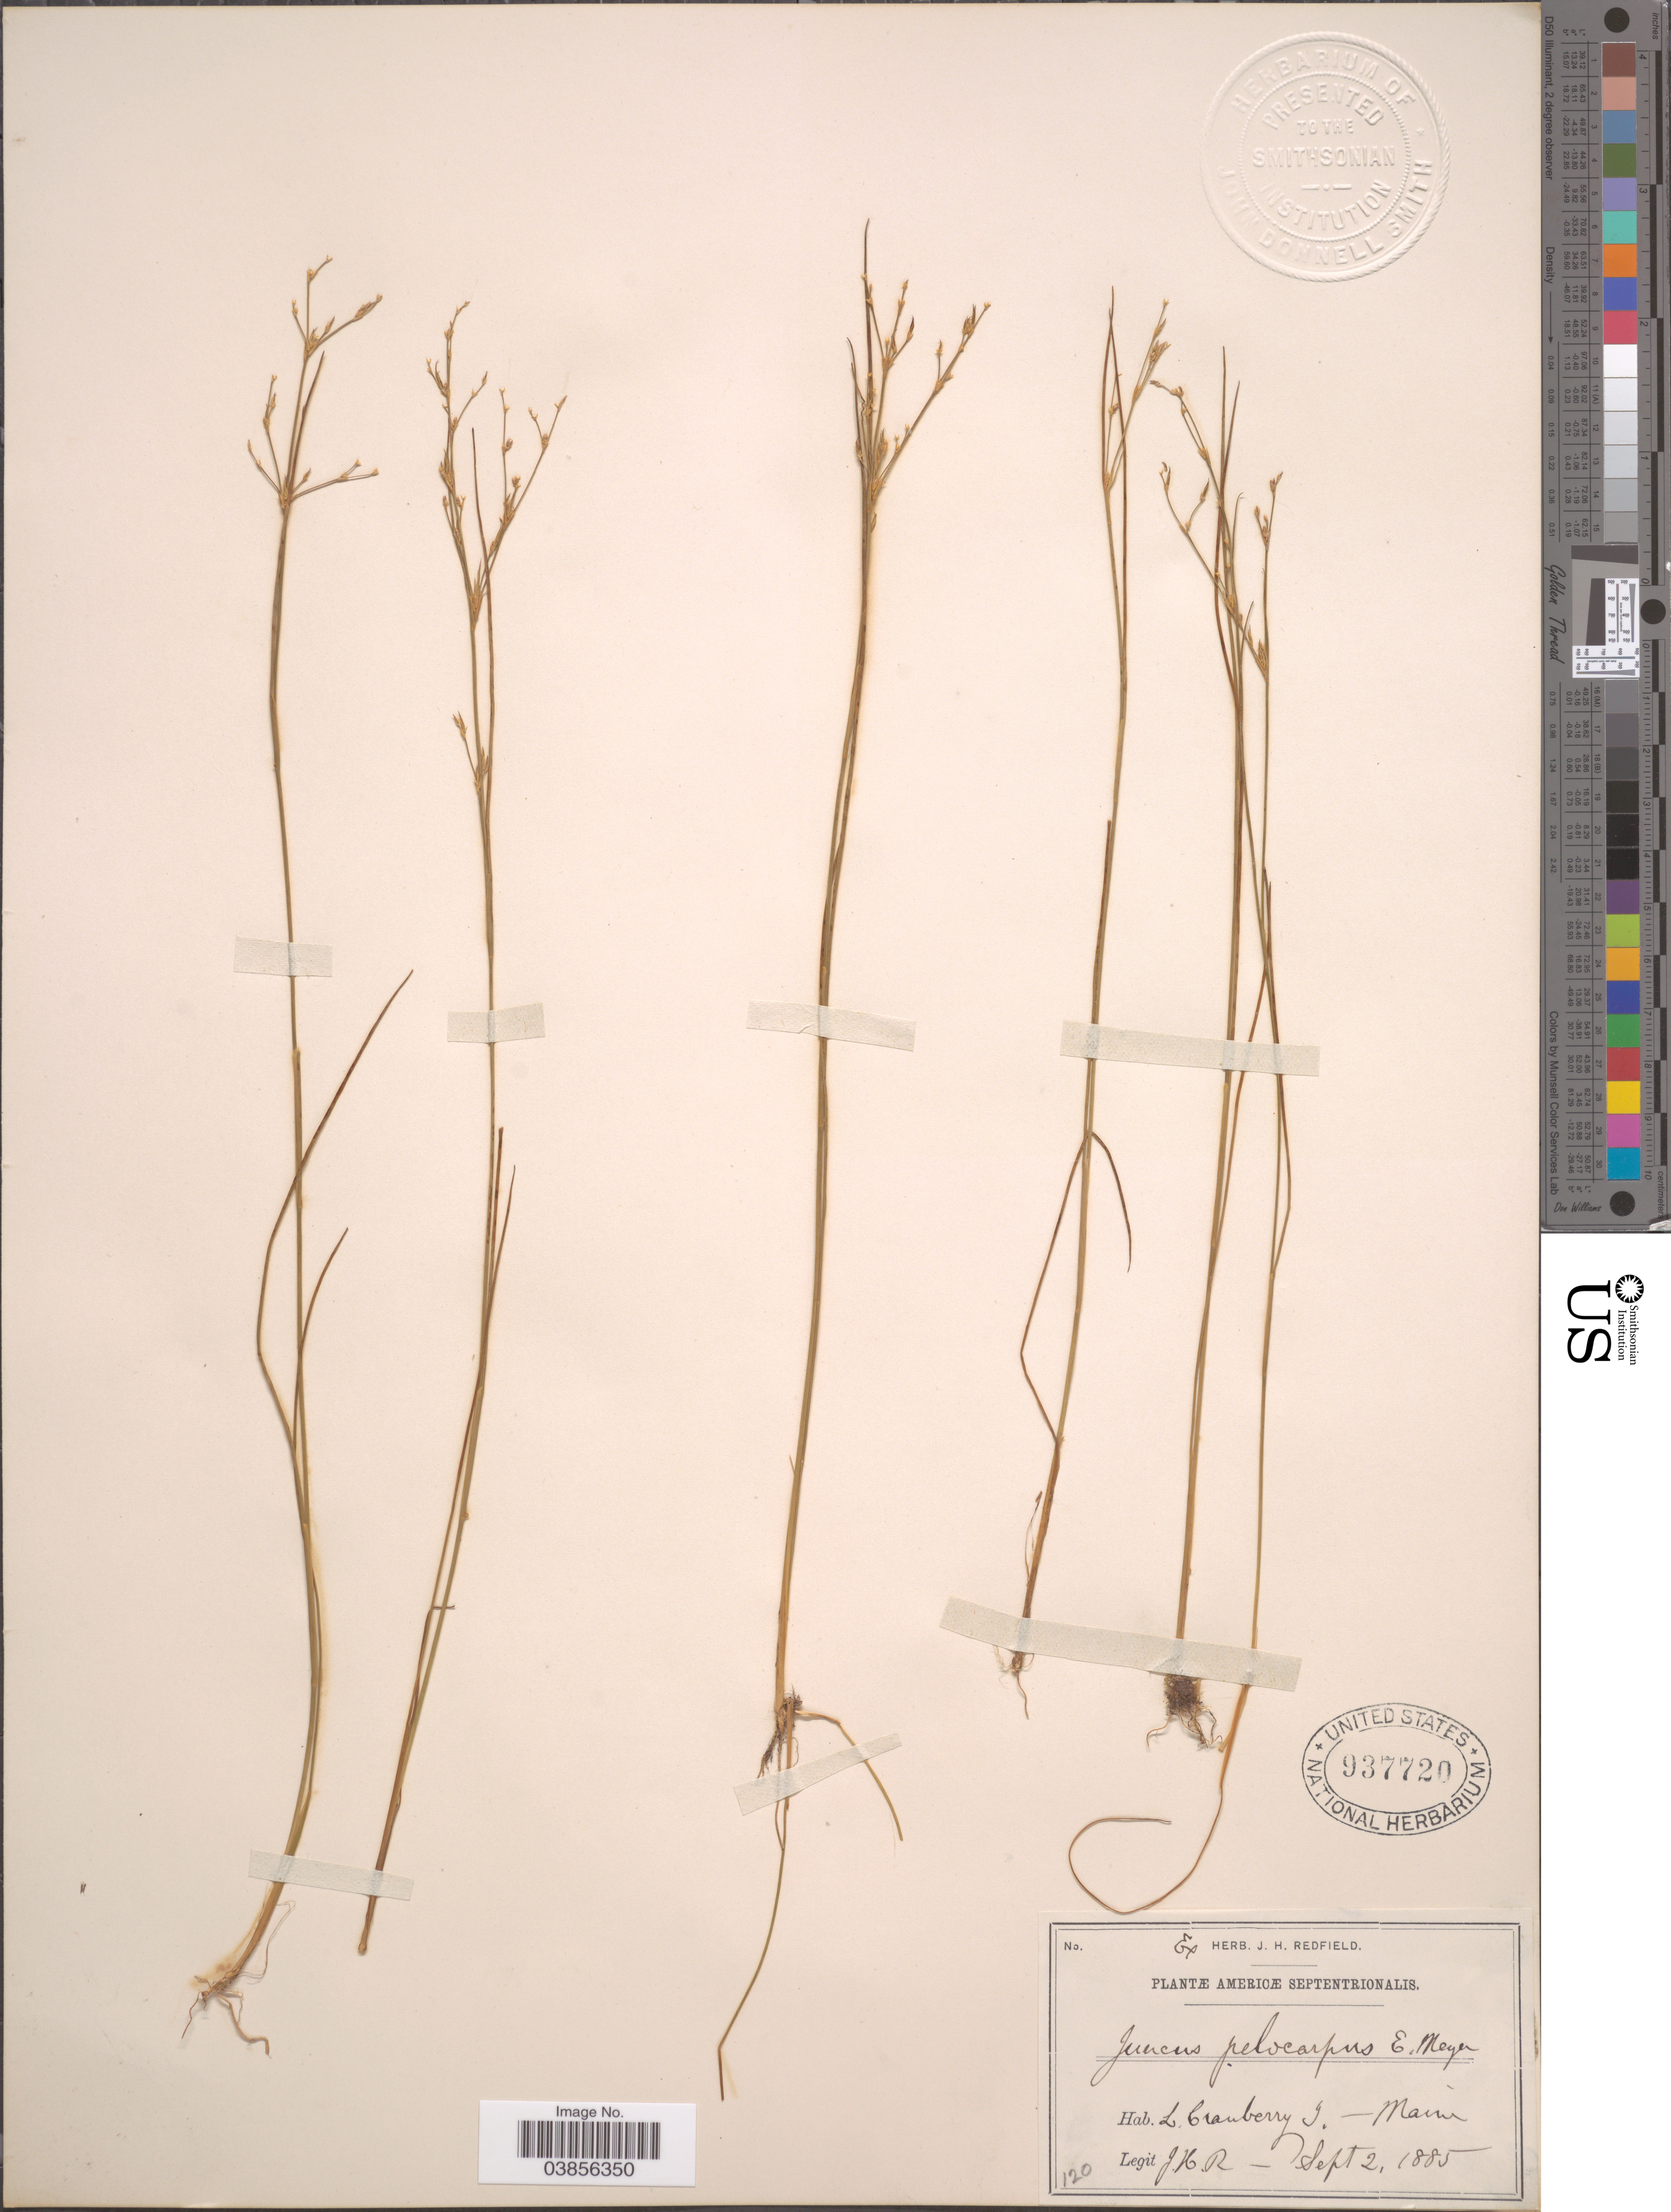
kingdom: Plantae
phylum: Tracheophyta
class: Liliopsida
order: Poales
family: Juncaceae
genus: Juncus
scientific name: Juncus pelocarpus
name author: E. Mey.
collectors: J. Redfield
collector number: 120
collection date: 1885-09-02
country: United States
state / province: Maine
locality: Americæ Septentrionalis. L. Cranberry I.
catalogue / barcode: US 937720